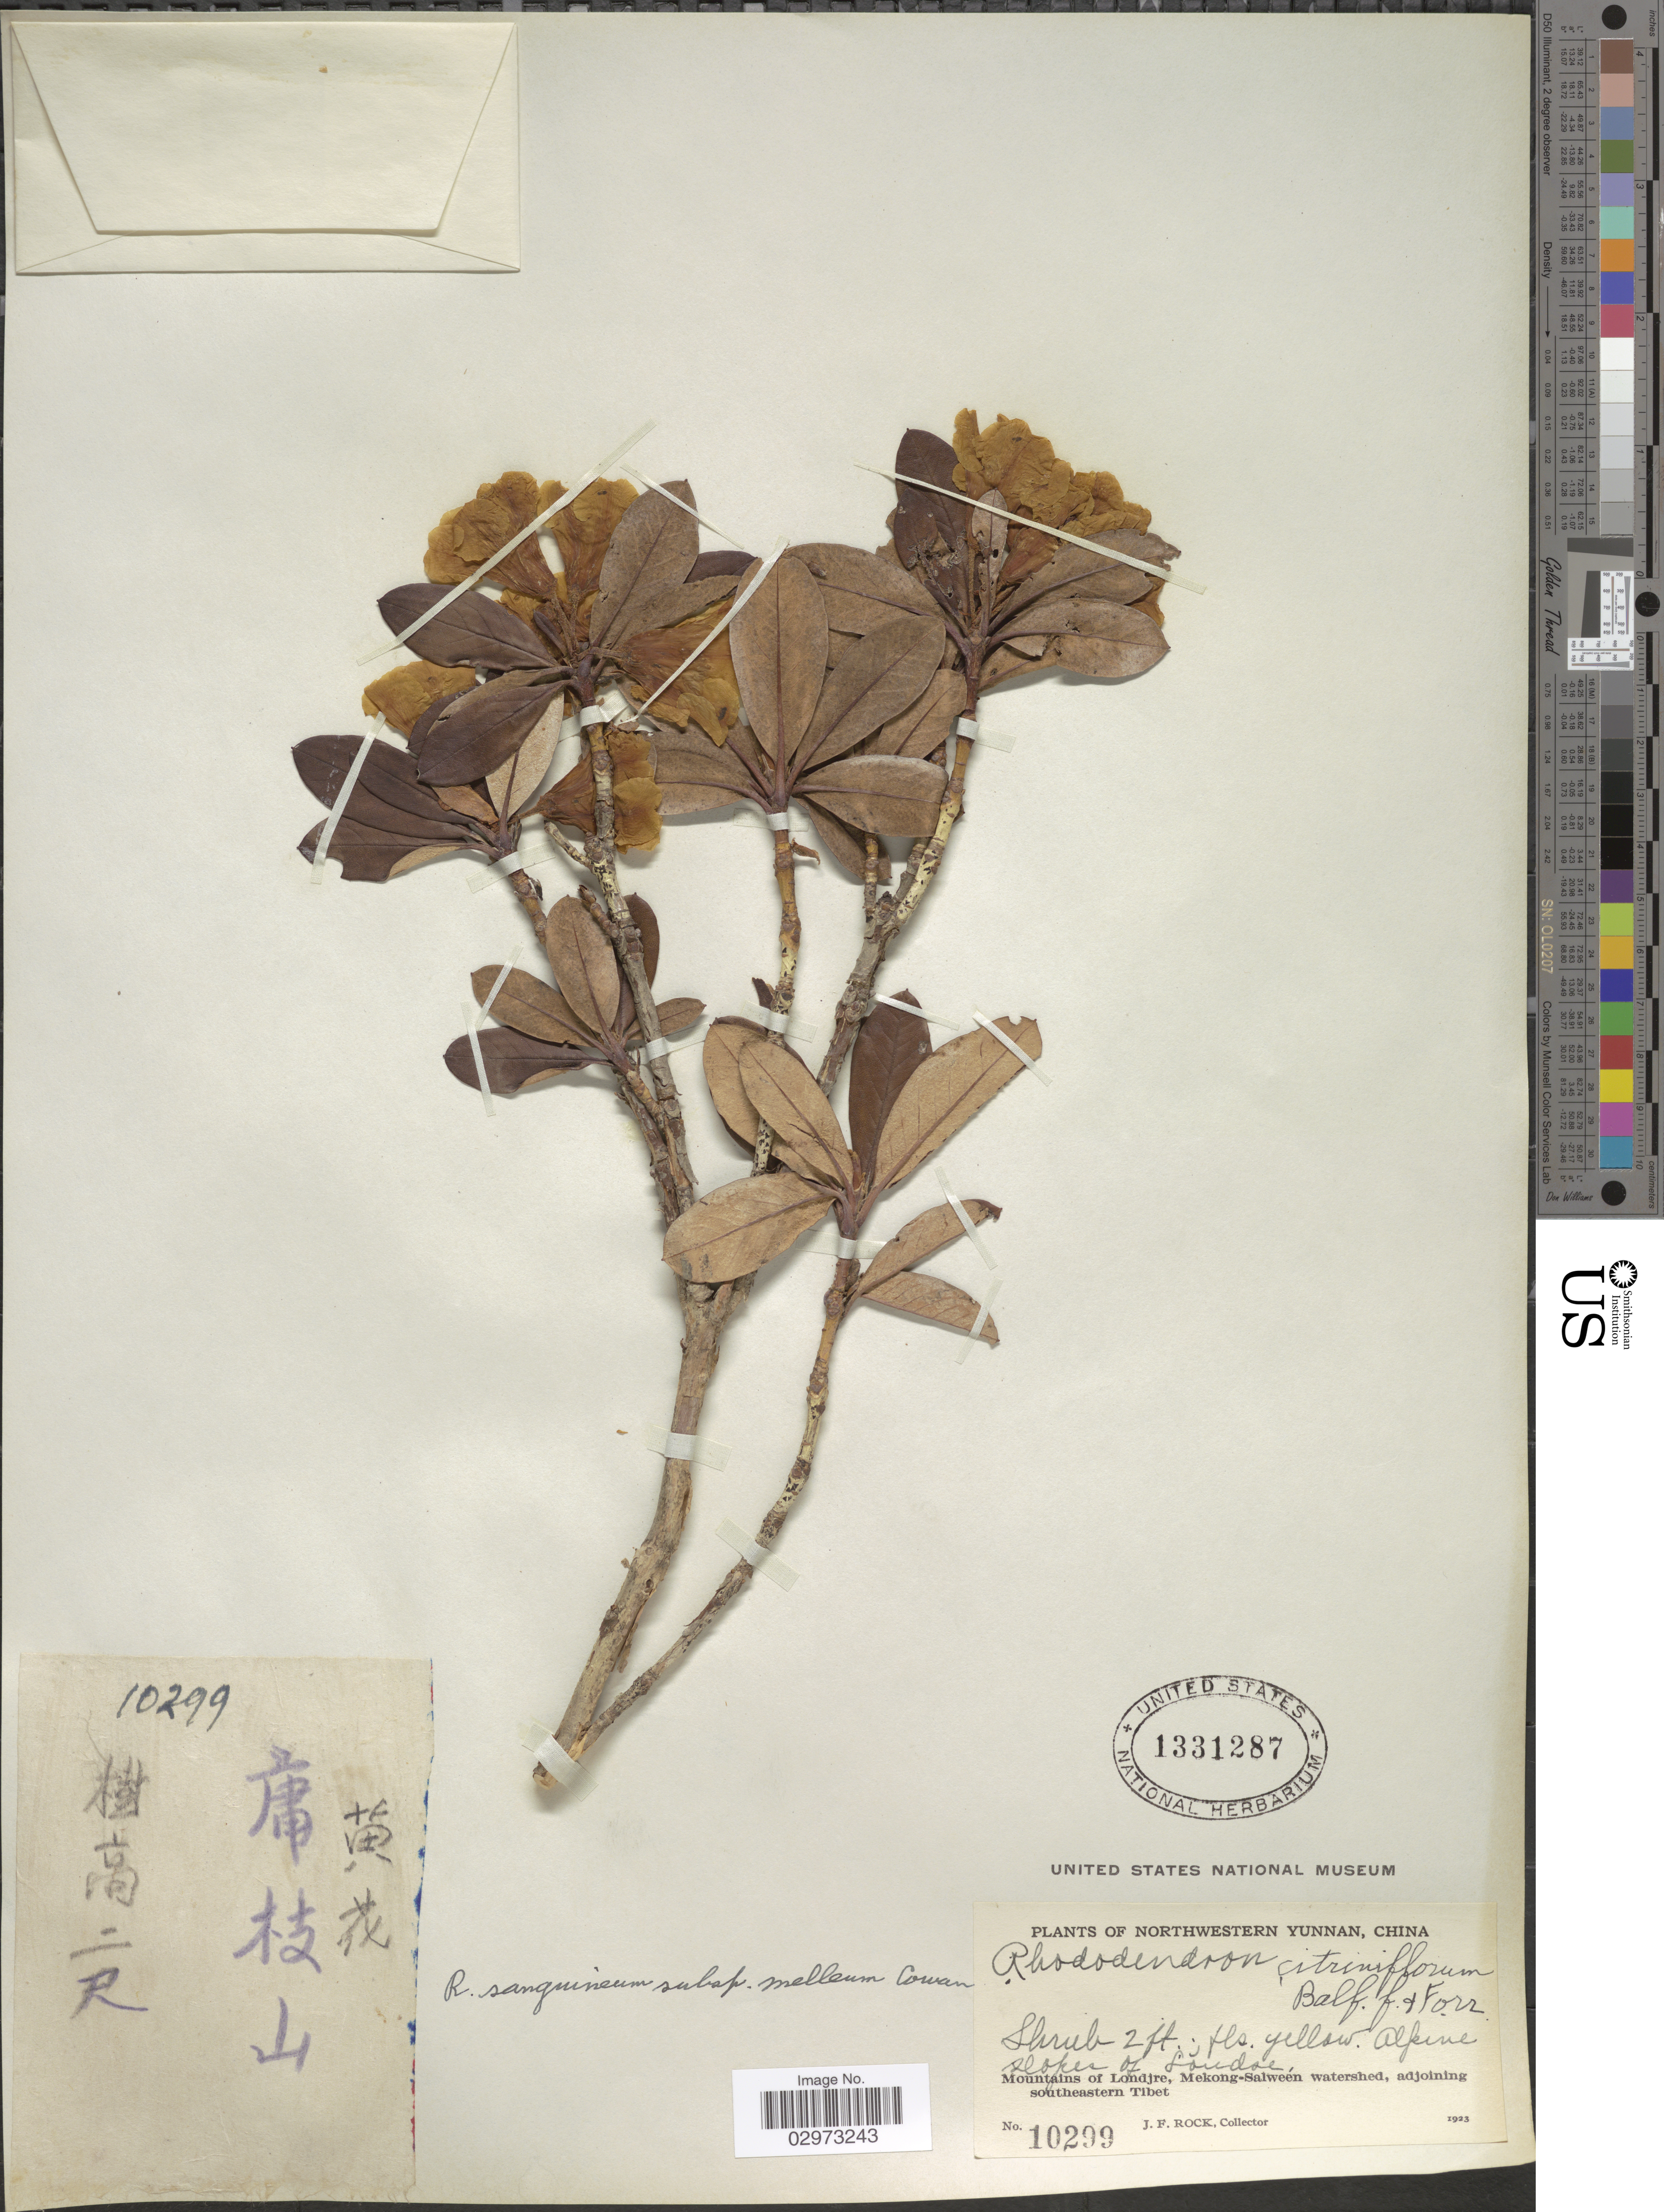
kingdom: Plantae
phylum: Tracheophyta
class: Magnoliopsida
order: Ericales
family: Ericaceae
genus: Rhododendron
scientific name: Rhododendron sanguineum subsp. melleum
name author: Cowan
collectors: J. Rock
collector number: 10299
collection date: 1923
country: China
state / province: Yunnan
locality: Northwestern Yunnan. Alpine slopes of Londre. Mountains of Londjre, Mekong-Salweén watershed, adjoining southeastern Tibet.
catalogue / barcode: US 1331287